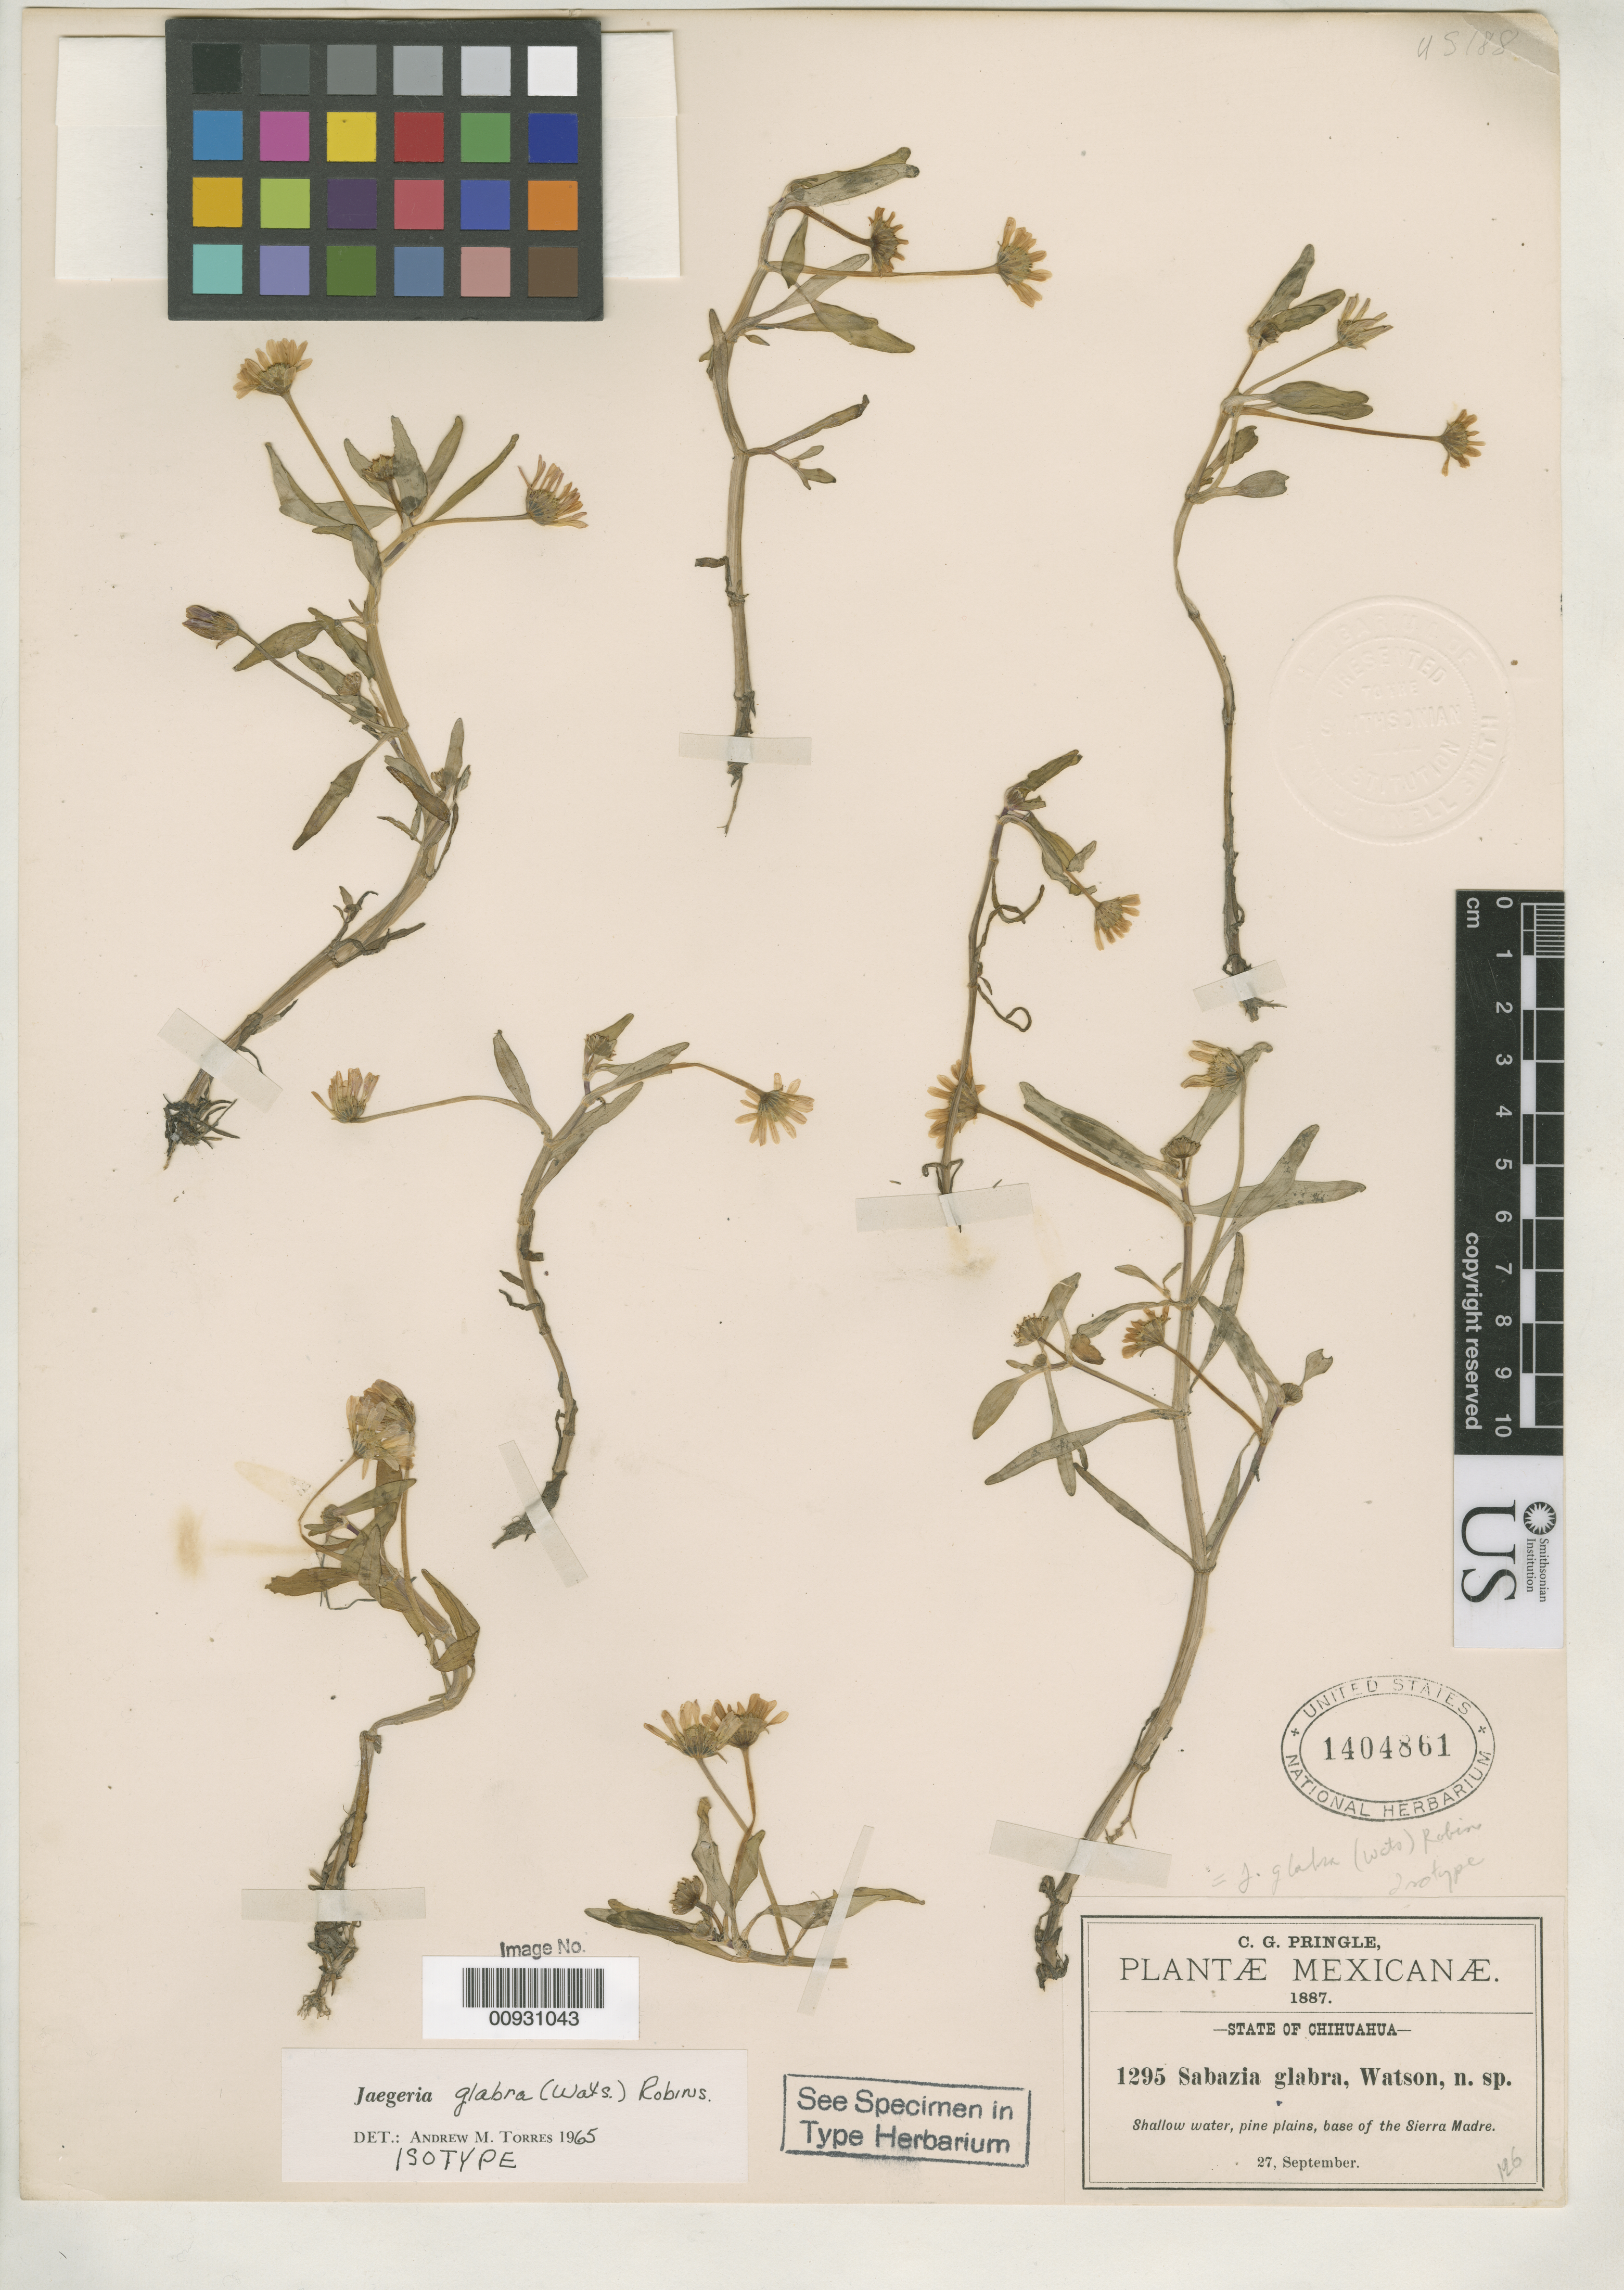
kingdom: Plantae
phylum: Tracheophyta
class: Magnoliopsida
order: Asterales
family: Asteraceae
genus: Sabazia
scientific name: Sabazia glabra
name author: S. Watson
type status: Isotype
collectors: C. G. Pringle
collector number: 1295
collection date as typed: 27 Sep 1887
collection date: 1887-09-27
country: Mexico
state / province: Chihuahua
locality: Base of Sierra Madre.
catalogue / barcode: US 1404861